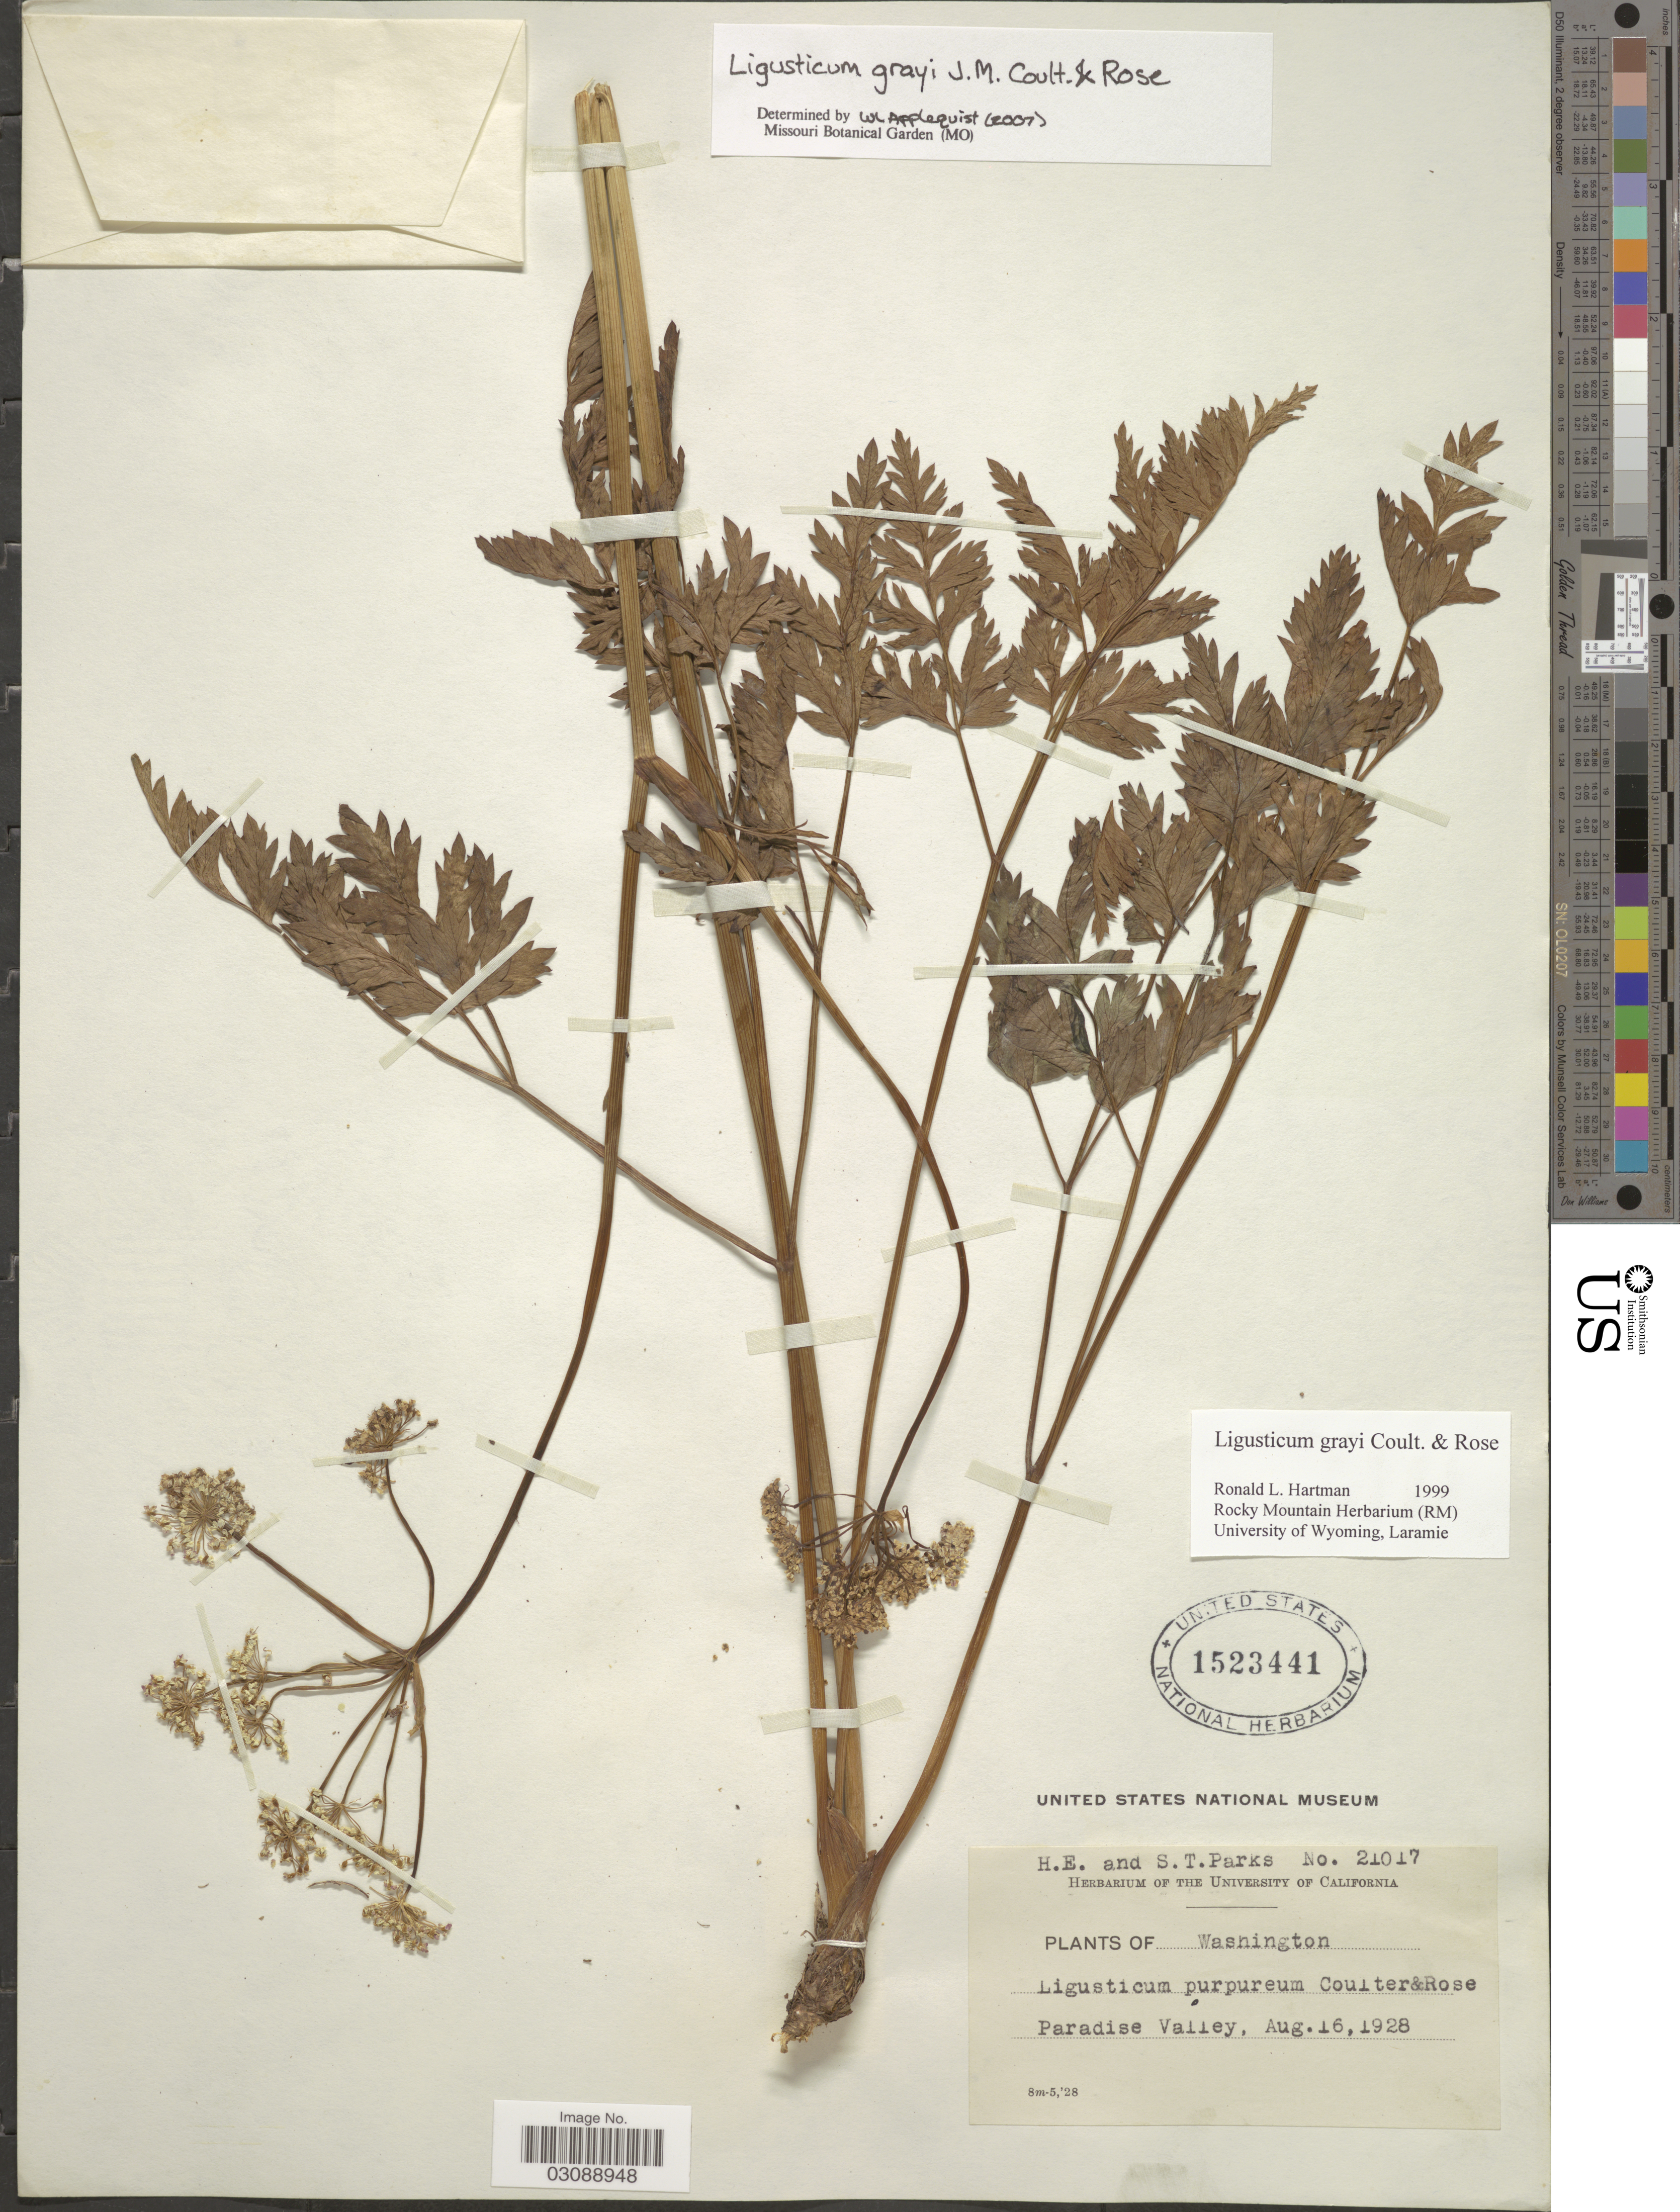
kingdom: Plantae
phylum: Tracheophyta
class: Magnoliopsida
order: Apiales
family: Apiaceae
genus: Ligusticum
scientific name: Ligusticum grayi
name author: J.M. Coult. & Rose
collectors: H. E. Parks & S. Parks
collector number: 21017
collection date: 1928-08-16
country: United States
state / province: Washington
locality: Paradise Valley.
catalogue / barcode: US 1523441